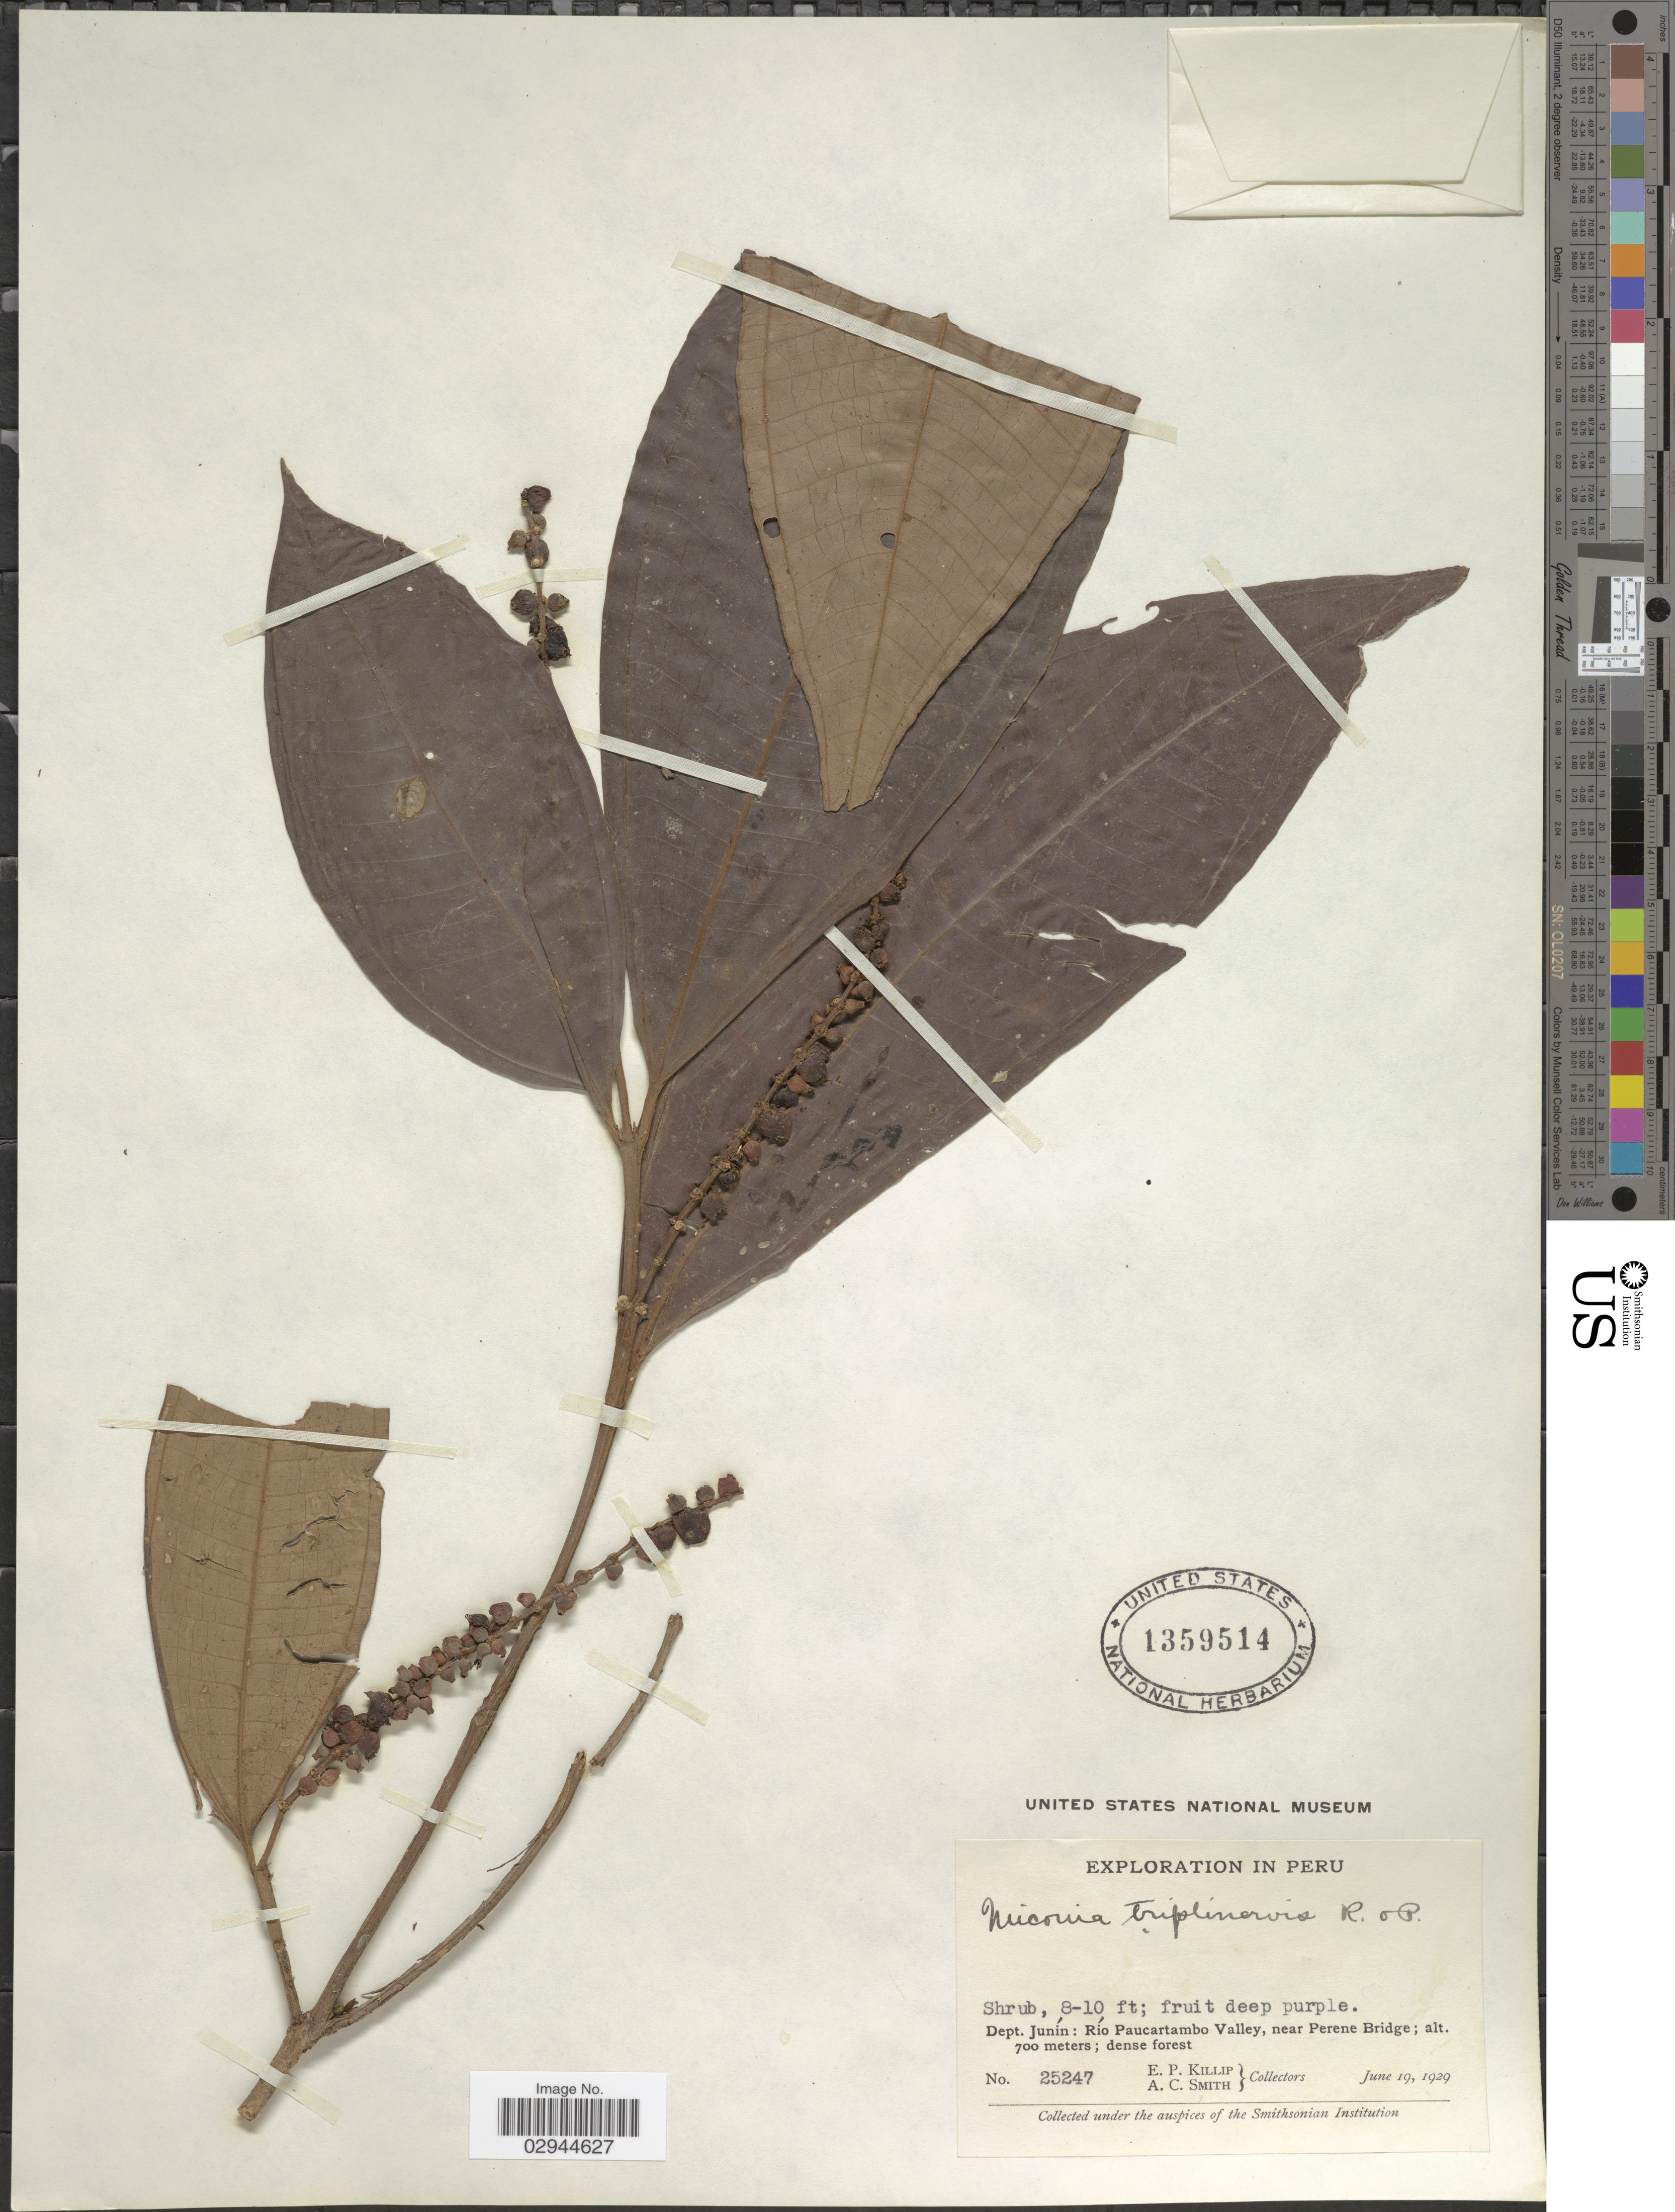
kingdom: Plantae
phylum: Tracheophyta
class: Magnoliopsida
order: Myrtales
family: Melastomataceae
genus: Miconia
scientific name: Miconia triplinervis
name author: Ruiz & Pav.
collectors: E. P. Killip & A. C. Smith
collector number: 25247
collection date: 1929-06-19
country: Peru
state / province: Junín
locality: Dept. Junín, Río Paucartambo Valley, near Perene Bridge.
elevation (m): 700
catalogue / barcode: US 1359514